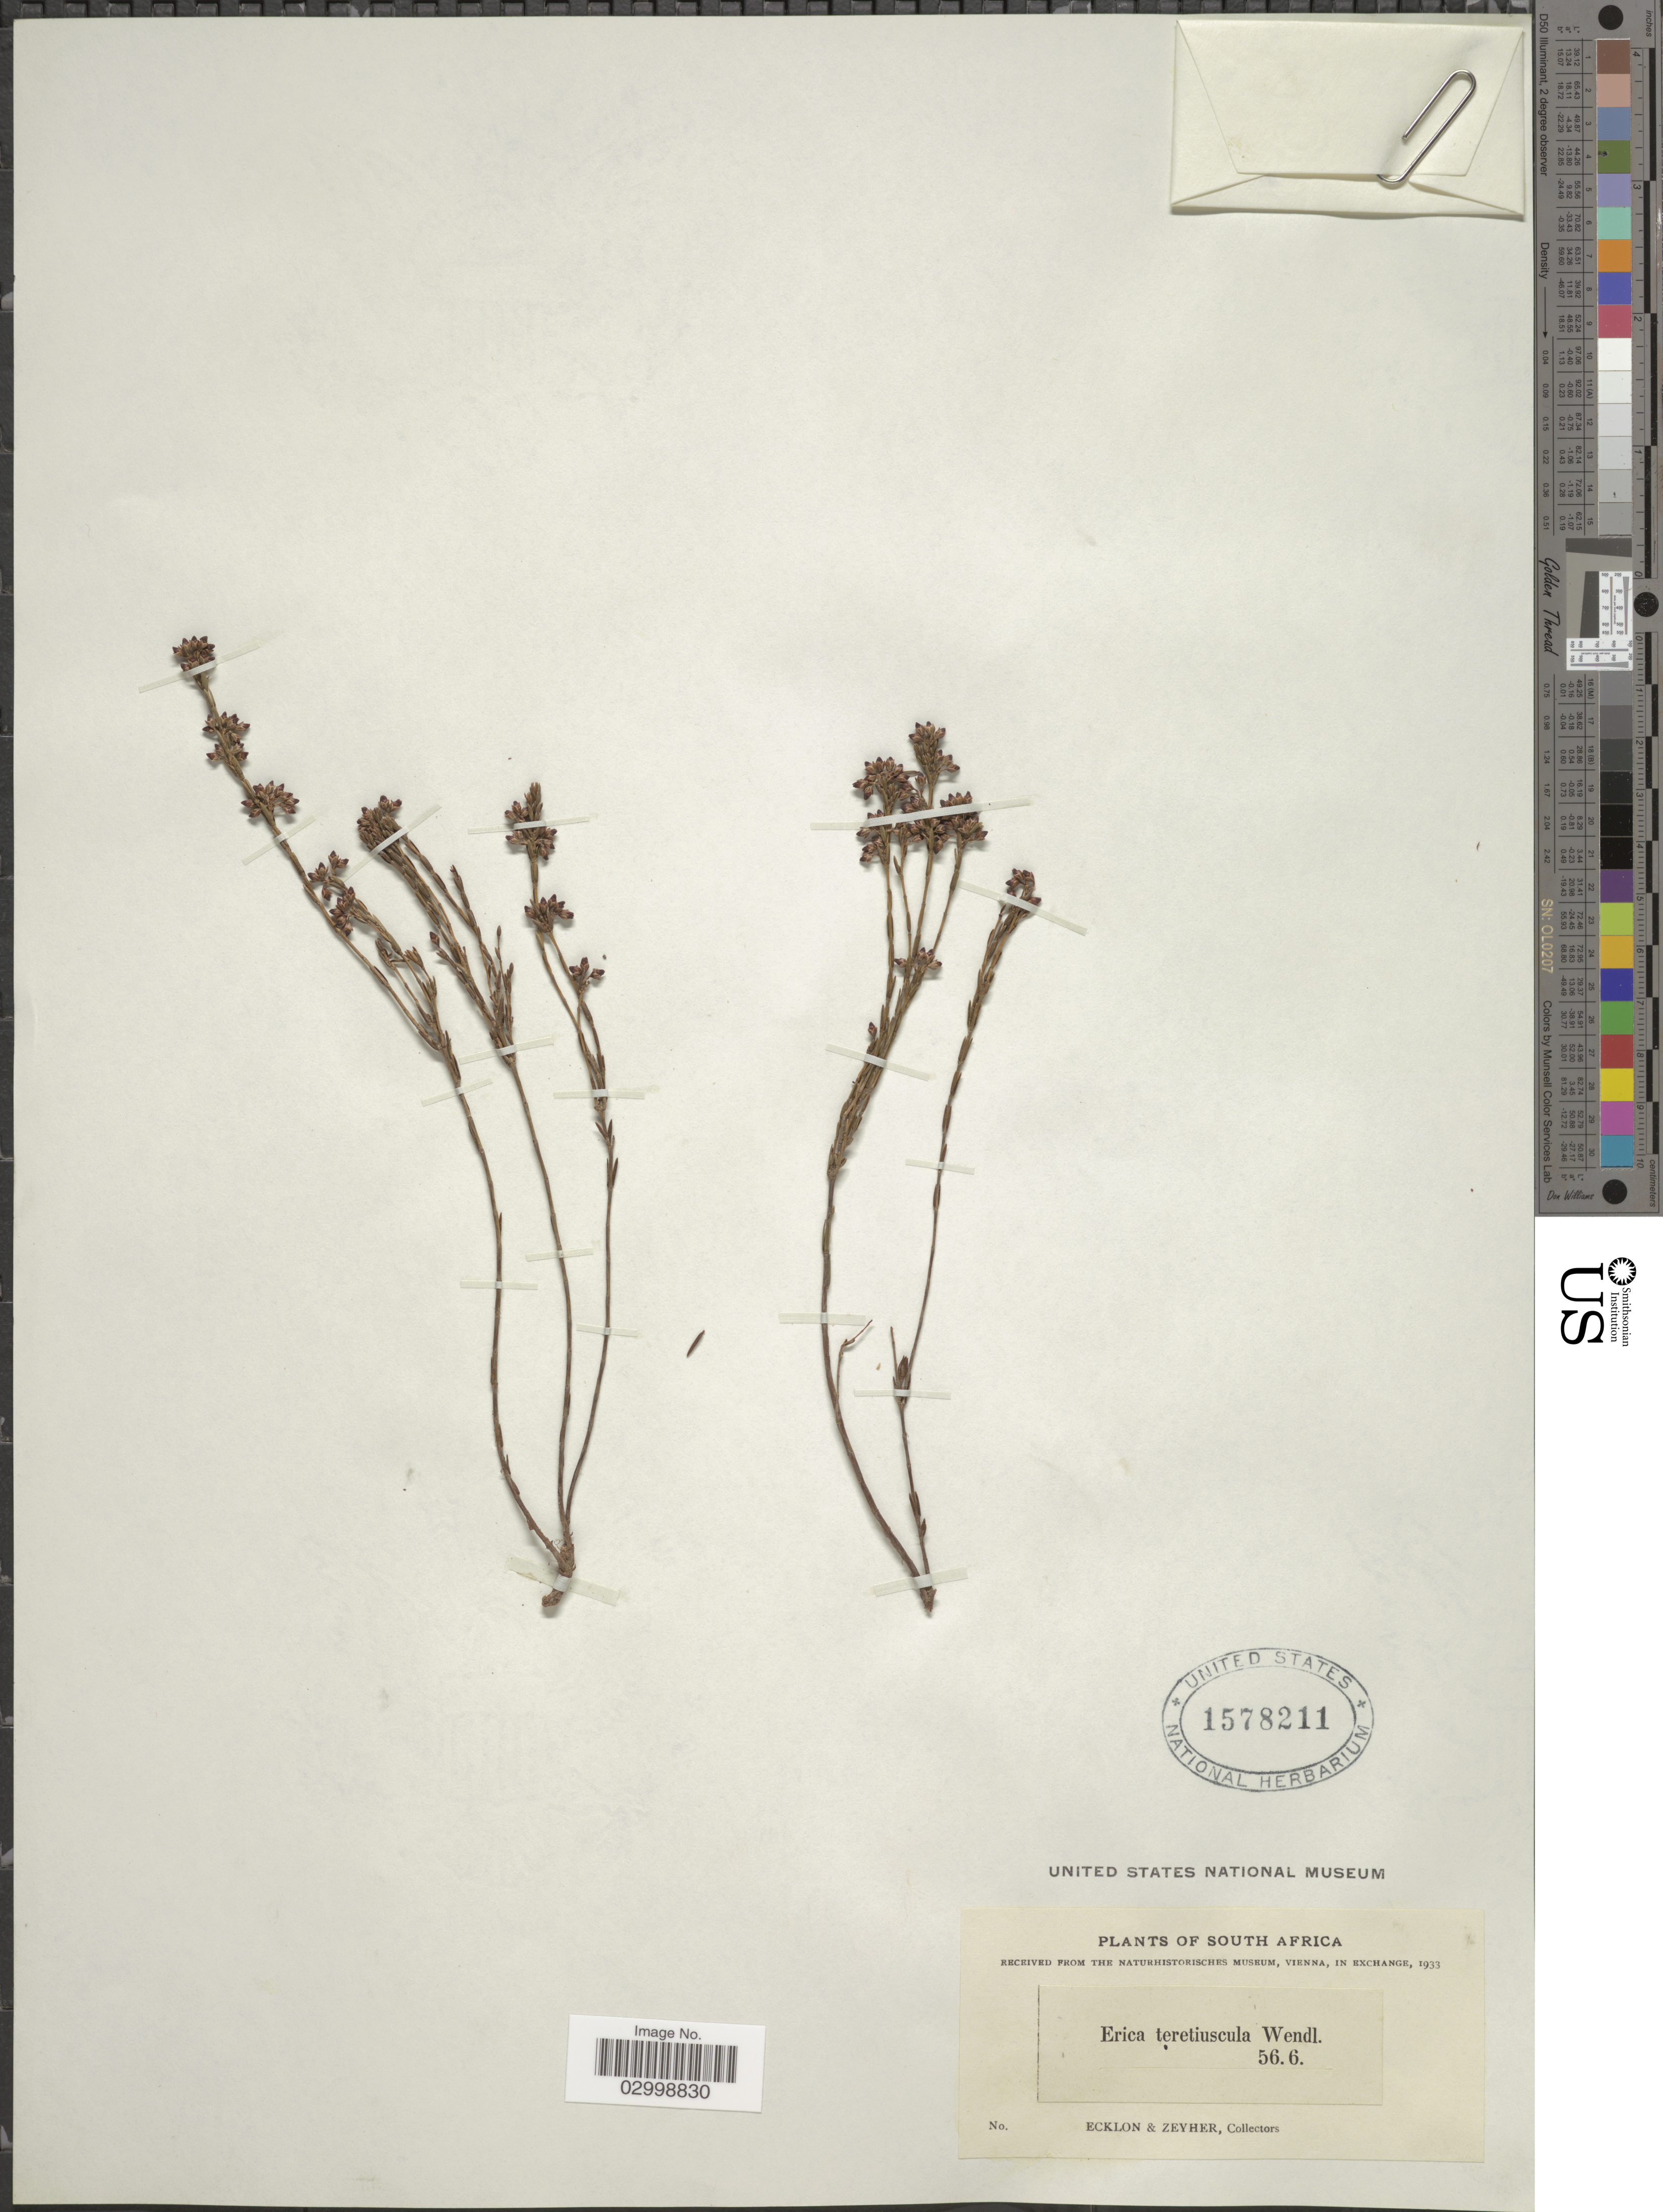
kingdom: Plantae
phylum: Tracheophyta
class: Magnoliopsida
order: Ericales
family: Ericaceae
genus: Erica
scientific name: Erica teretiuscula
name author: J.C. Wendl.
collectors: -. Ecklon & -. Zeyher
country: South Africa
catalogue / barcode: US 1578211